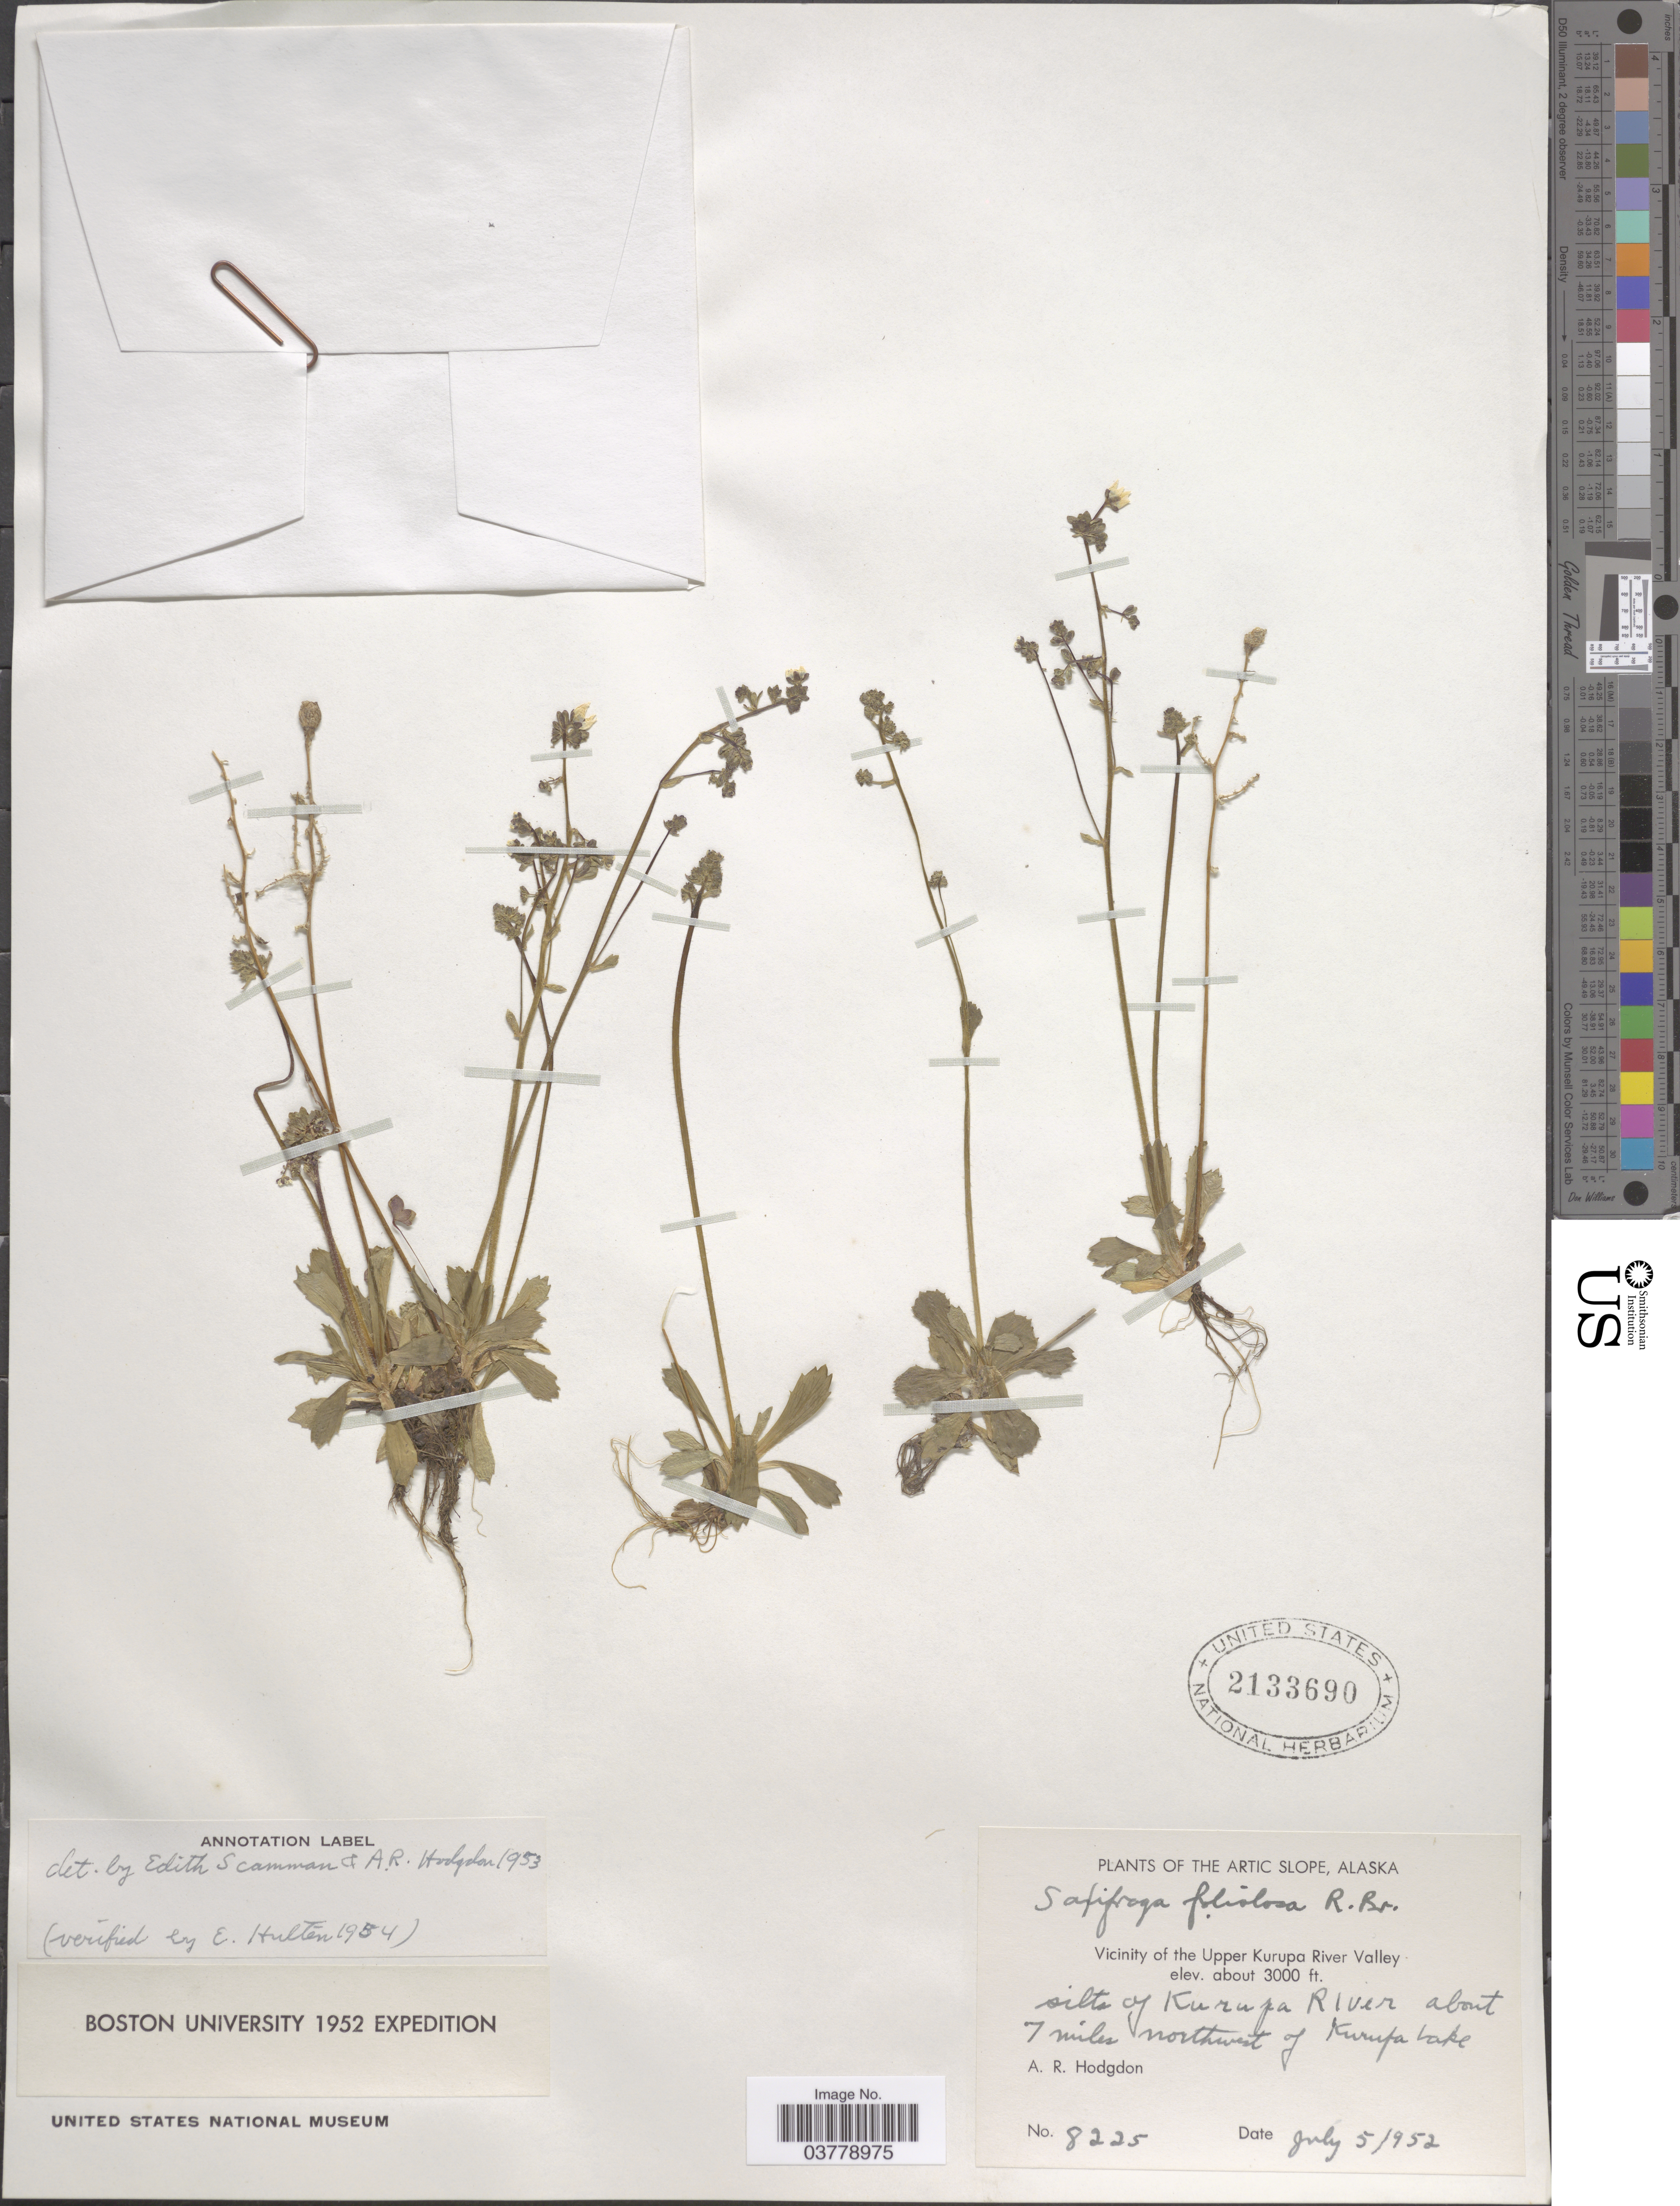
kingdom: Plantae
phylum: Tracheophyta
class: Magnoliopsida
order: Saxifragales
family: Saxifragaceae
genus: Micranthes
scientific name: Micranthes foliolosa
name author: (R. Br.) Gornall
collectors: A. R. Hodgdon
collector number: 8225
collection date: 1952-07-05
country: United States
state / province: Alaska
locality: The Arctic Slope. Vicinity of the Upper Kurupa River Valley. Kurupa River about 7 miles northwest of Kurupa Lake.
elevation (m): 914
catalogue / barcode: US 2133690